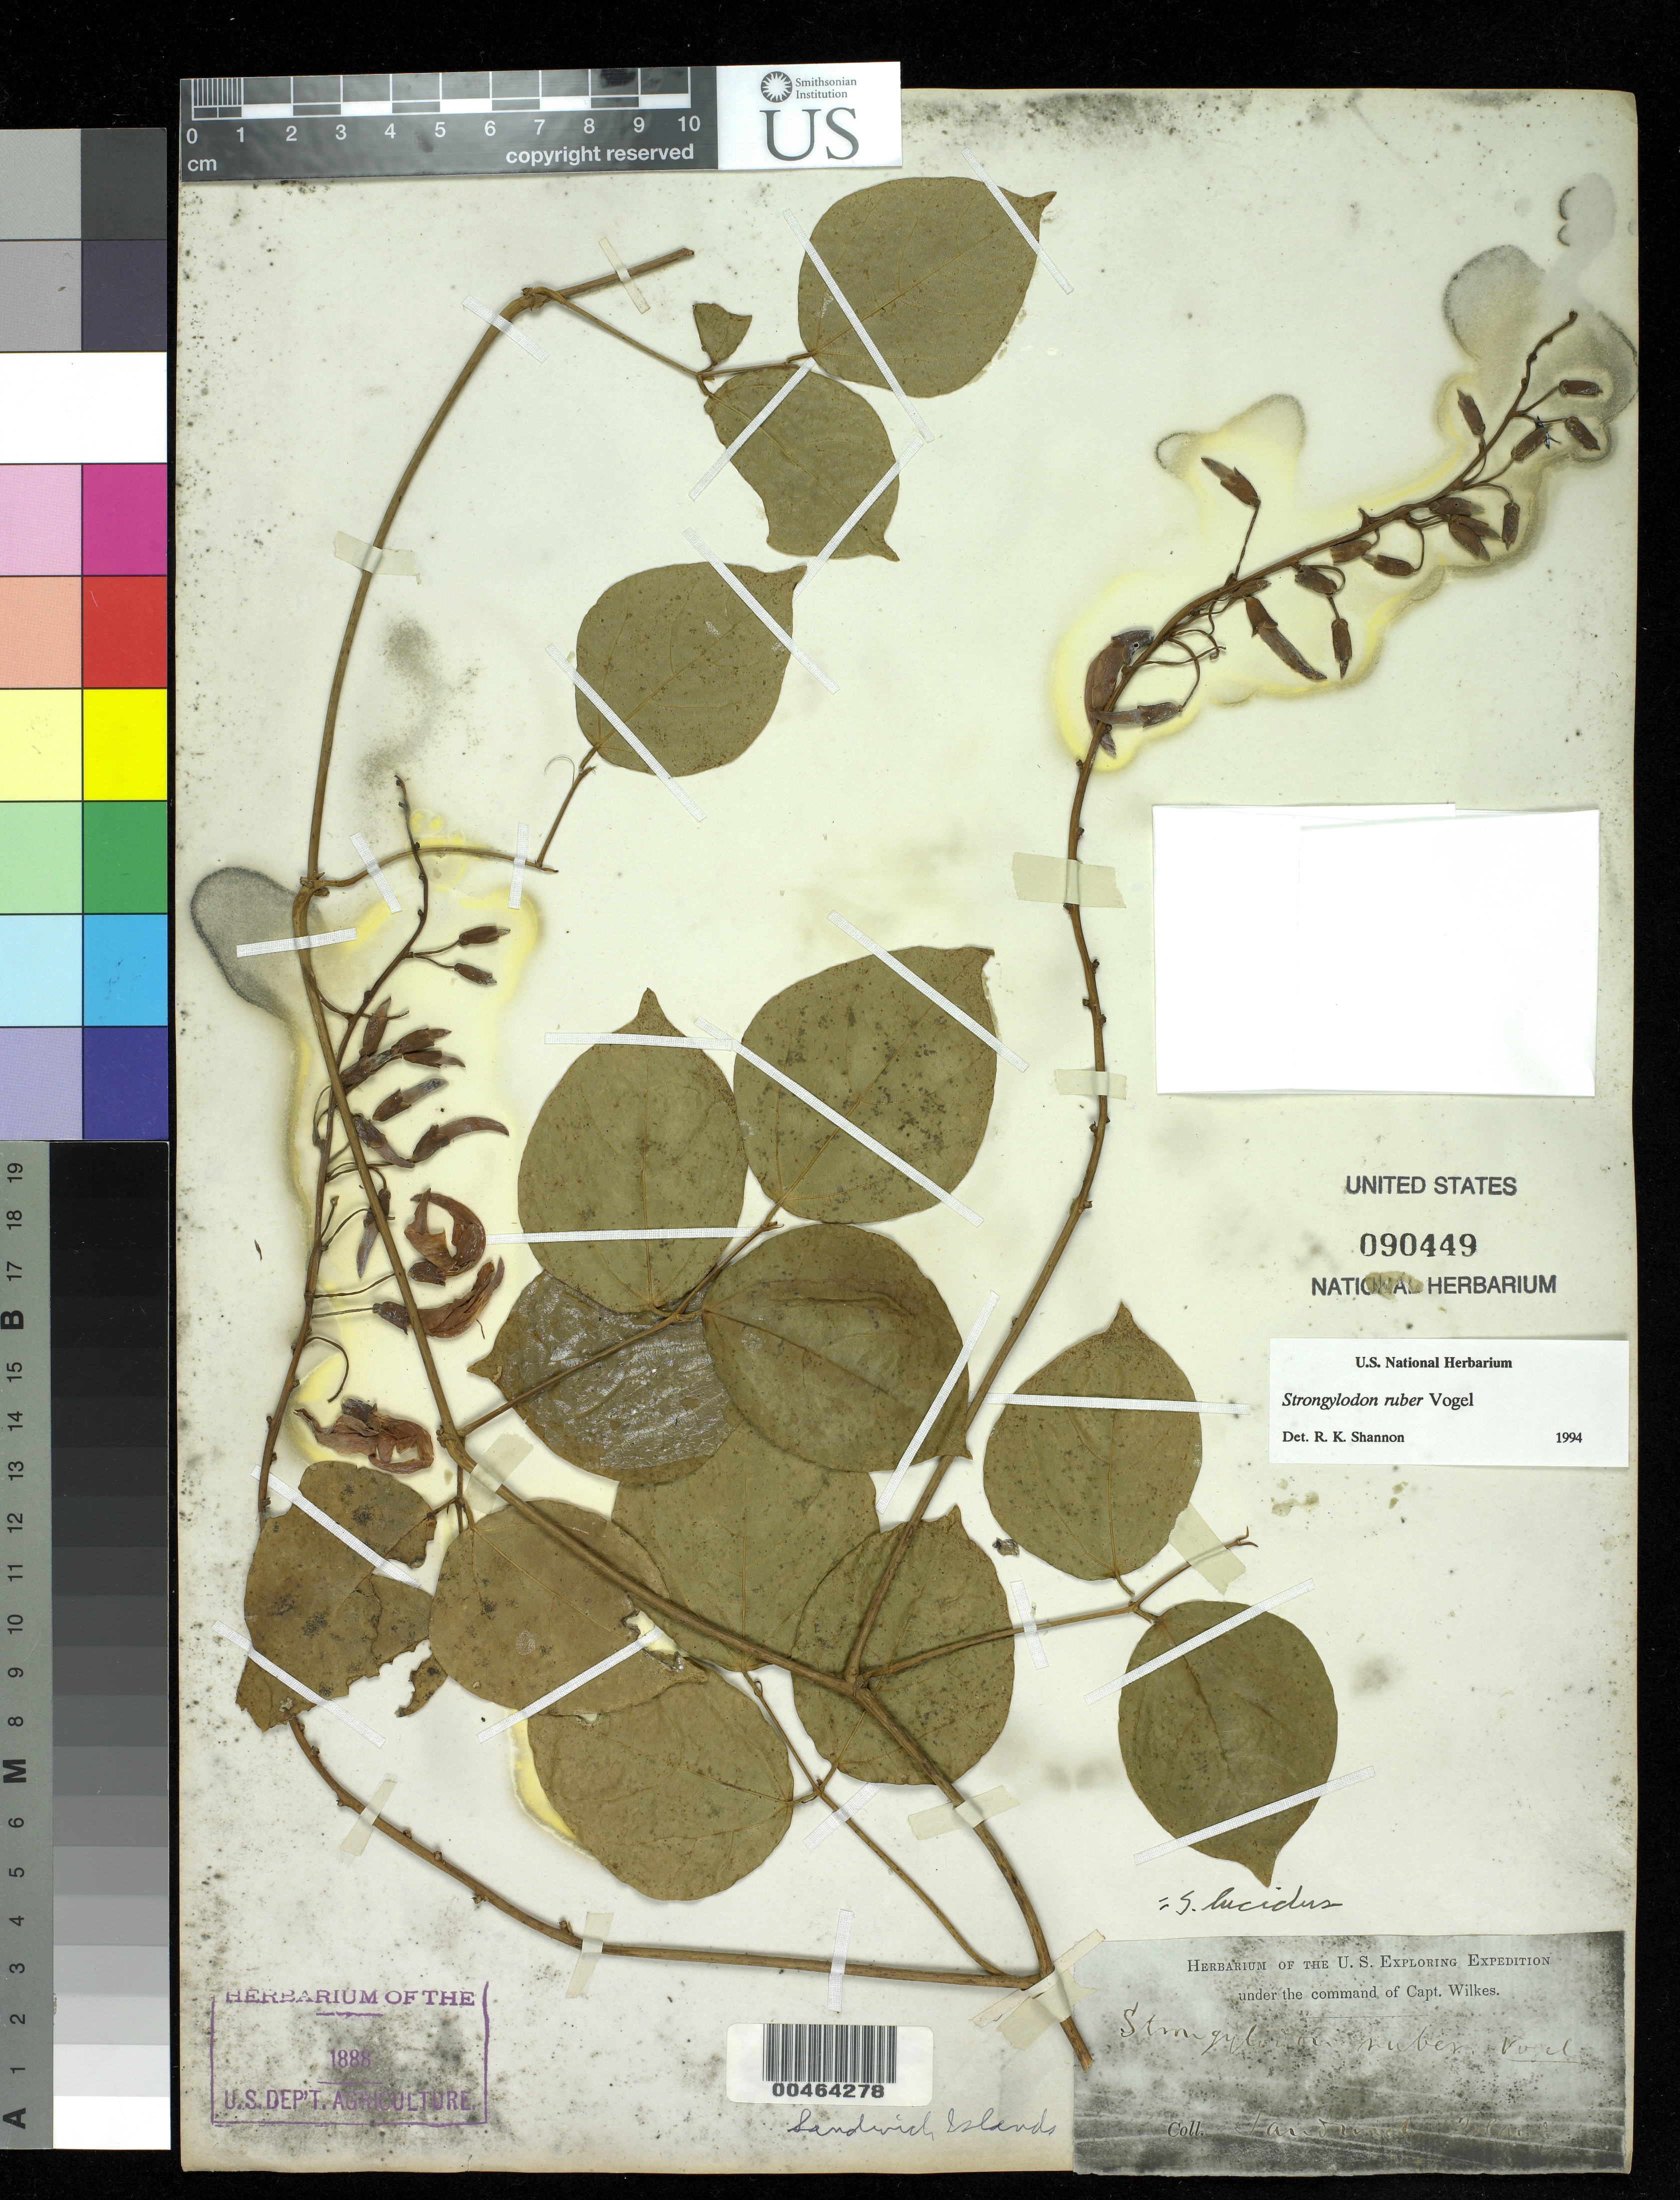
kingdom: Plantae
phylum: Tracheophyta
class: Magnoliopsida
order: Fabales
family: Fabaceae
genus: Strongylodon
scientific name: Strongylodon ruber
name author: Vogel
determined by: Shannon, R. K., (UNITED STATES)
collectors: Wilkes Explor. Exped.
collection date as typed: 1838 to -- --- 1842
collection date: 1838/1842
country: United States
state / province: Hawaii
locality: Sandwich Islands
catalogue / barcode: US 90449